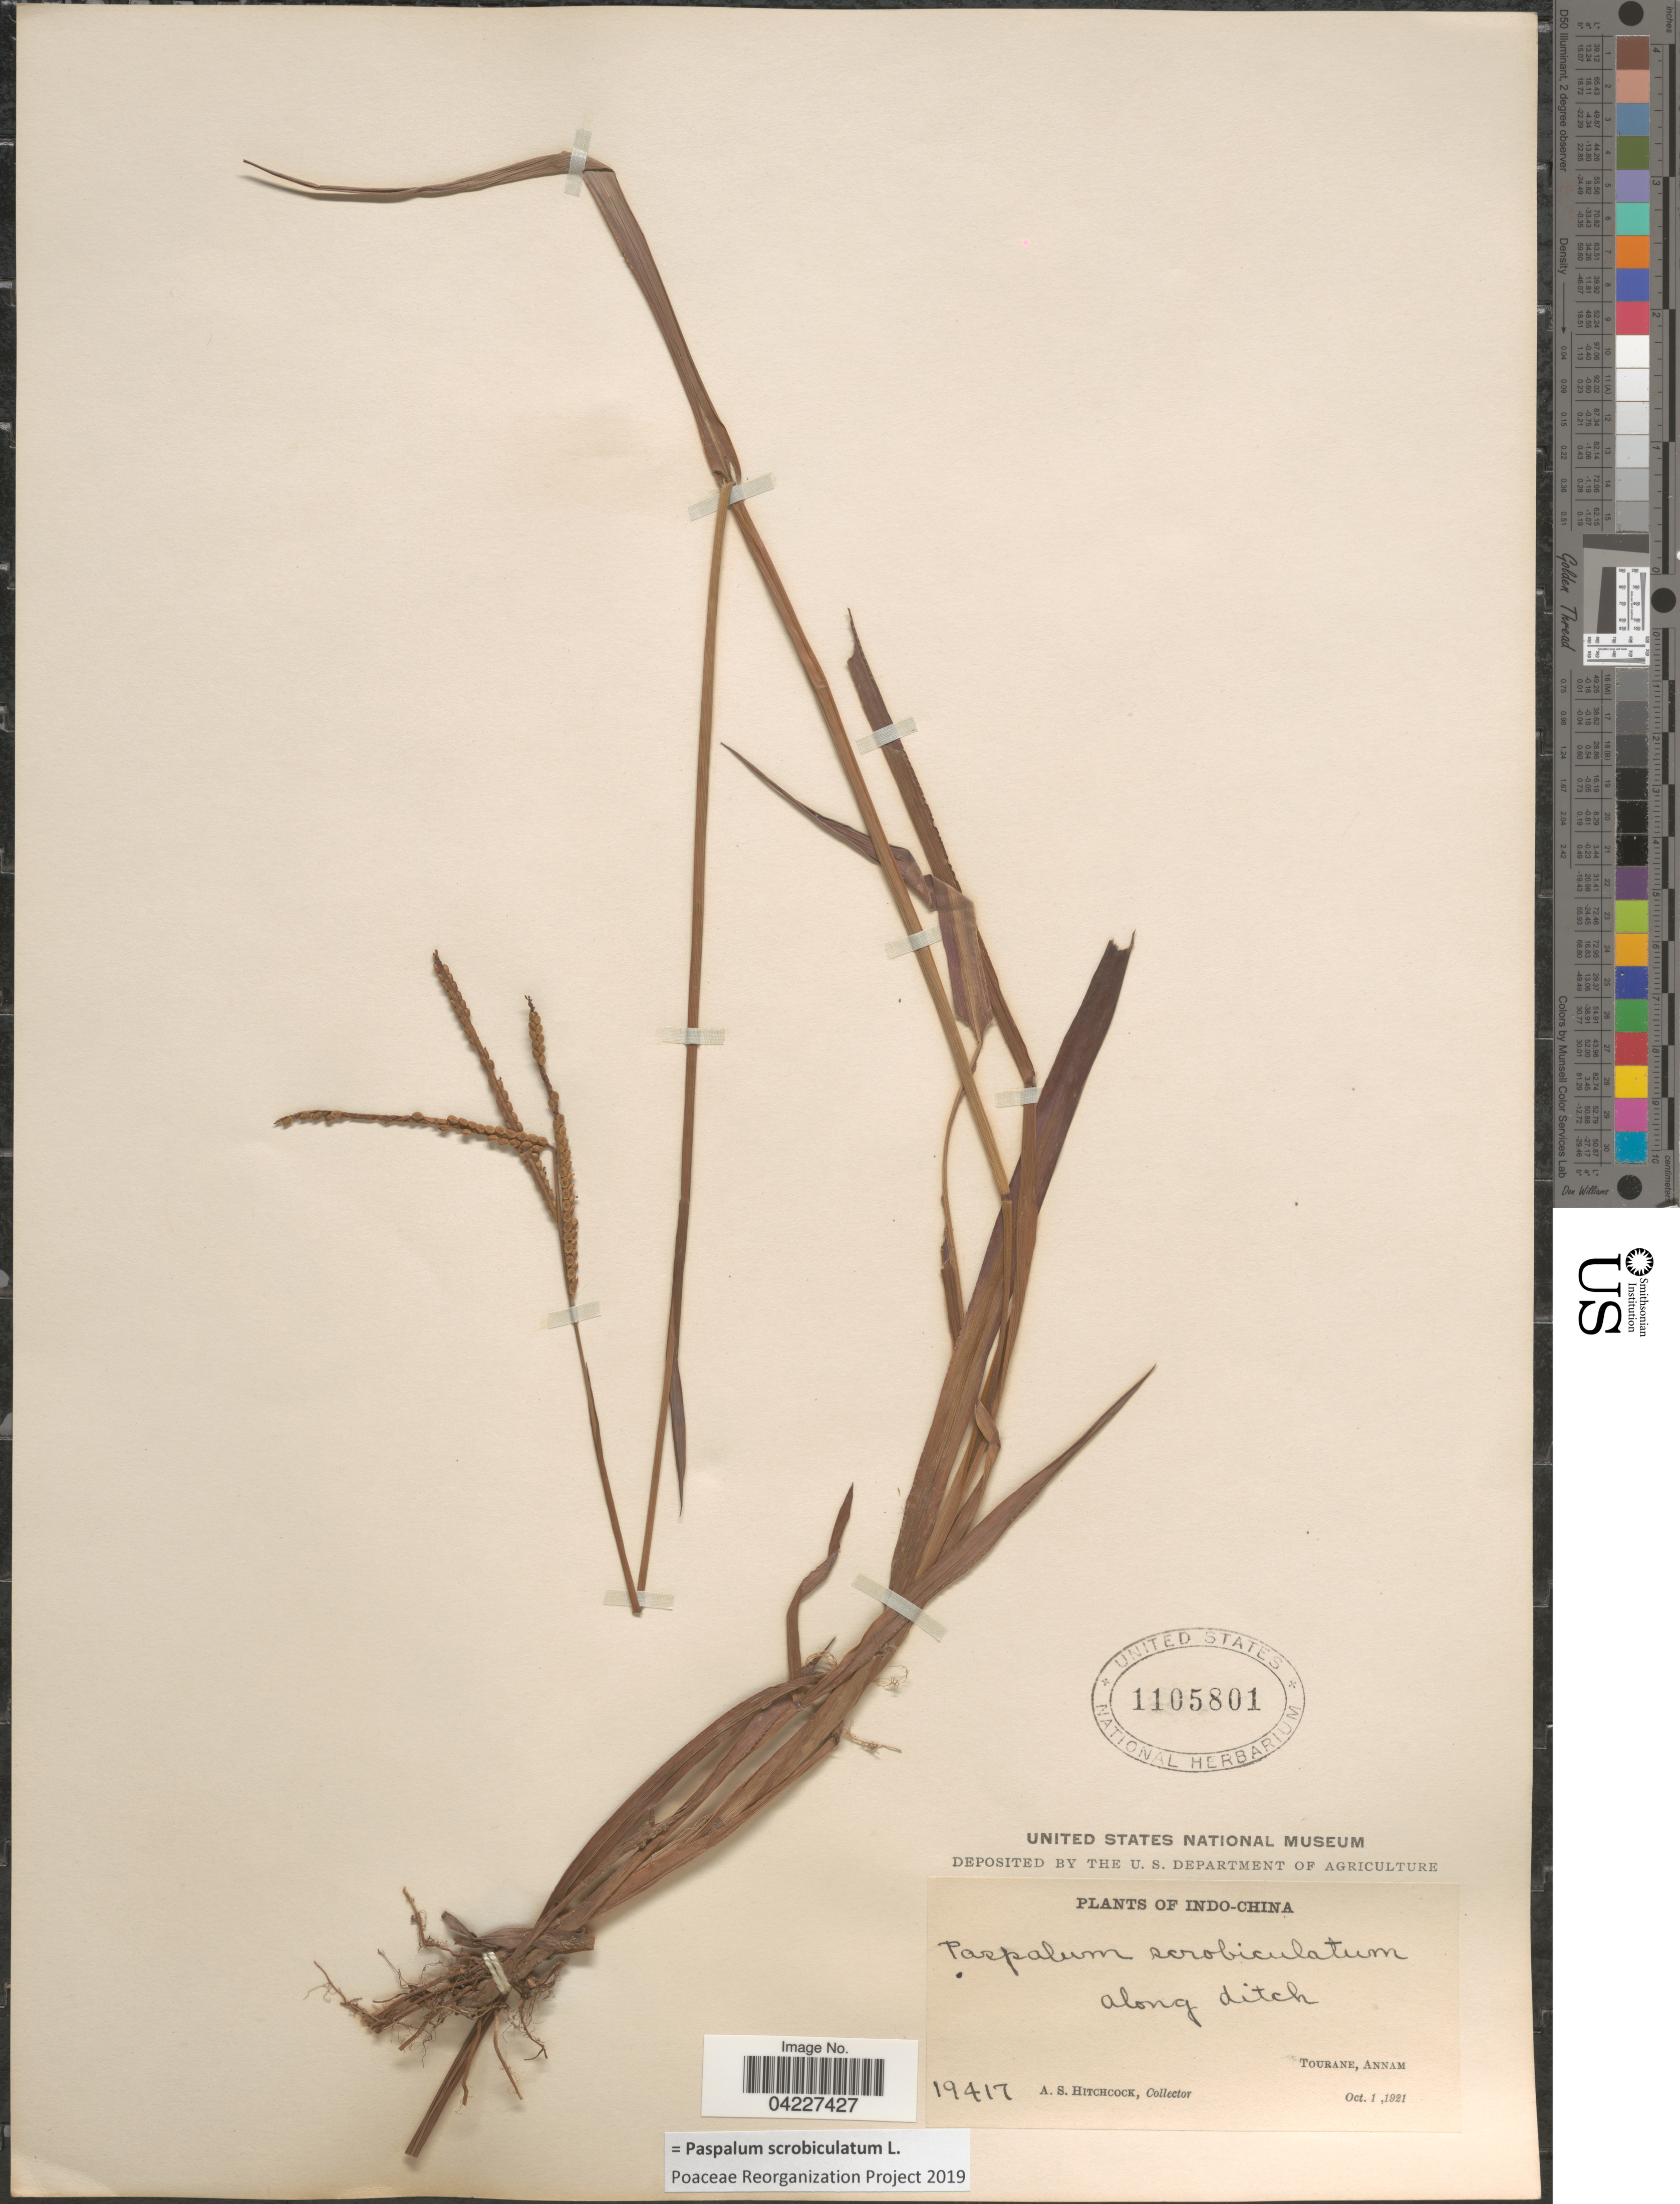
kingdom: Plantae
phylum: Tracheophyta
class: Liliopsida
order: Poales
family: Poaceae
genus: Paspalum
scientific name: Paspalum scrobiculatum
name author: L.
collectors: A. S. Hitchcock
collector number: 19417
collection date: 1921-10-01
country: Vietnam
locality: Indo-China. Tourane, Annam.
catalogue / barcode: US 1105801